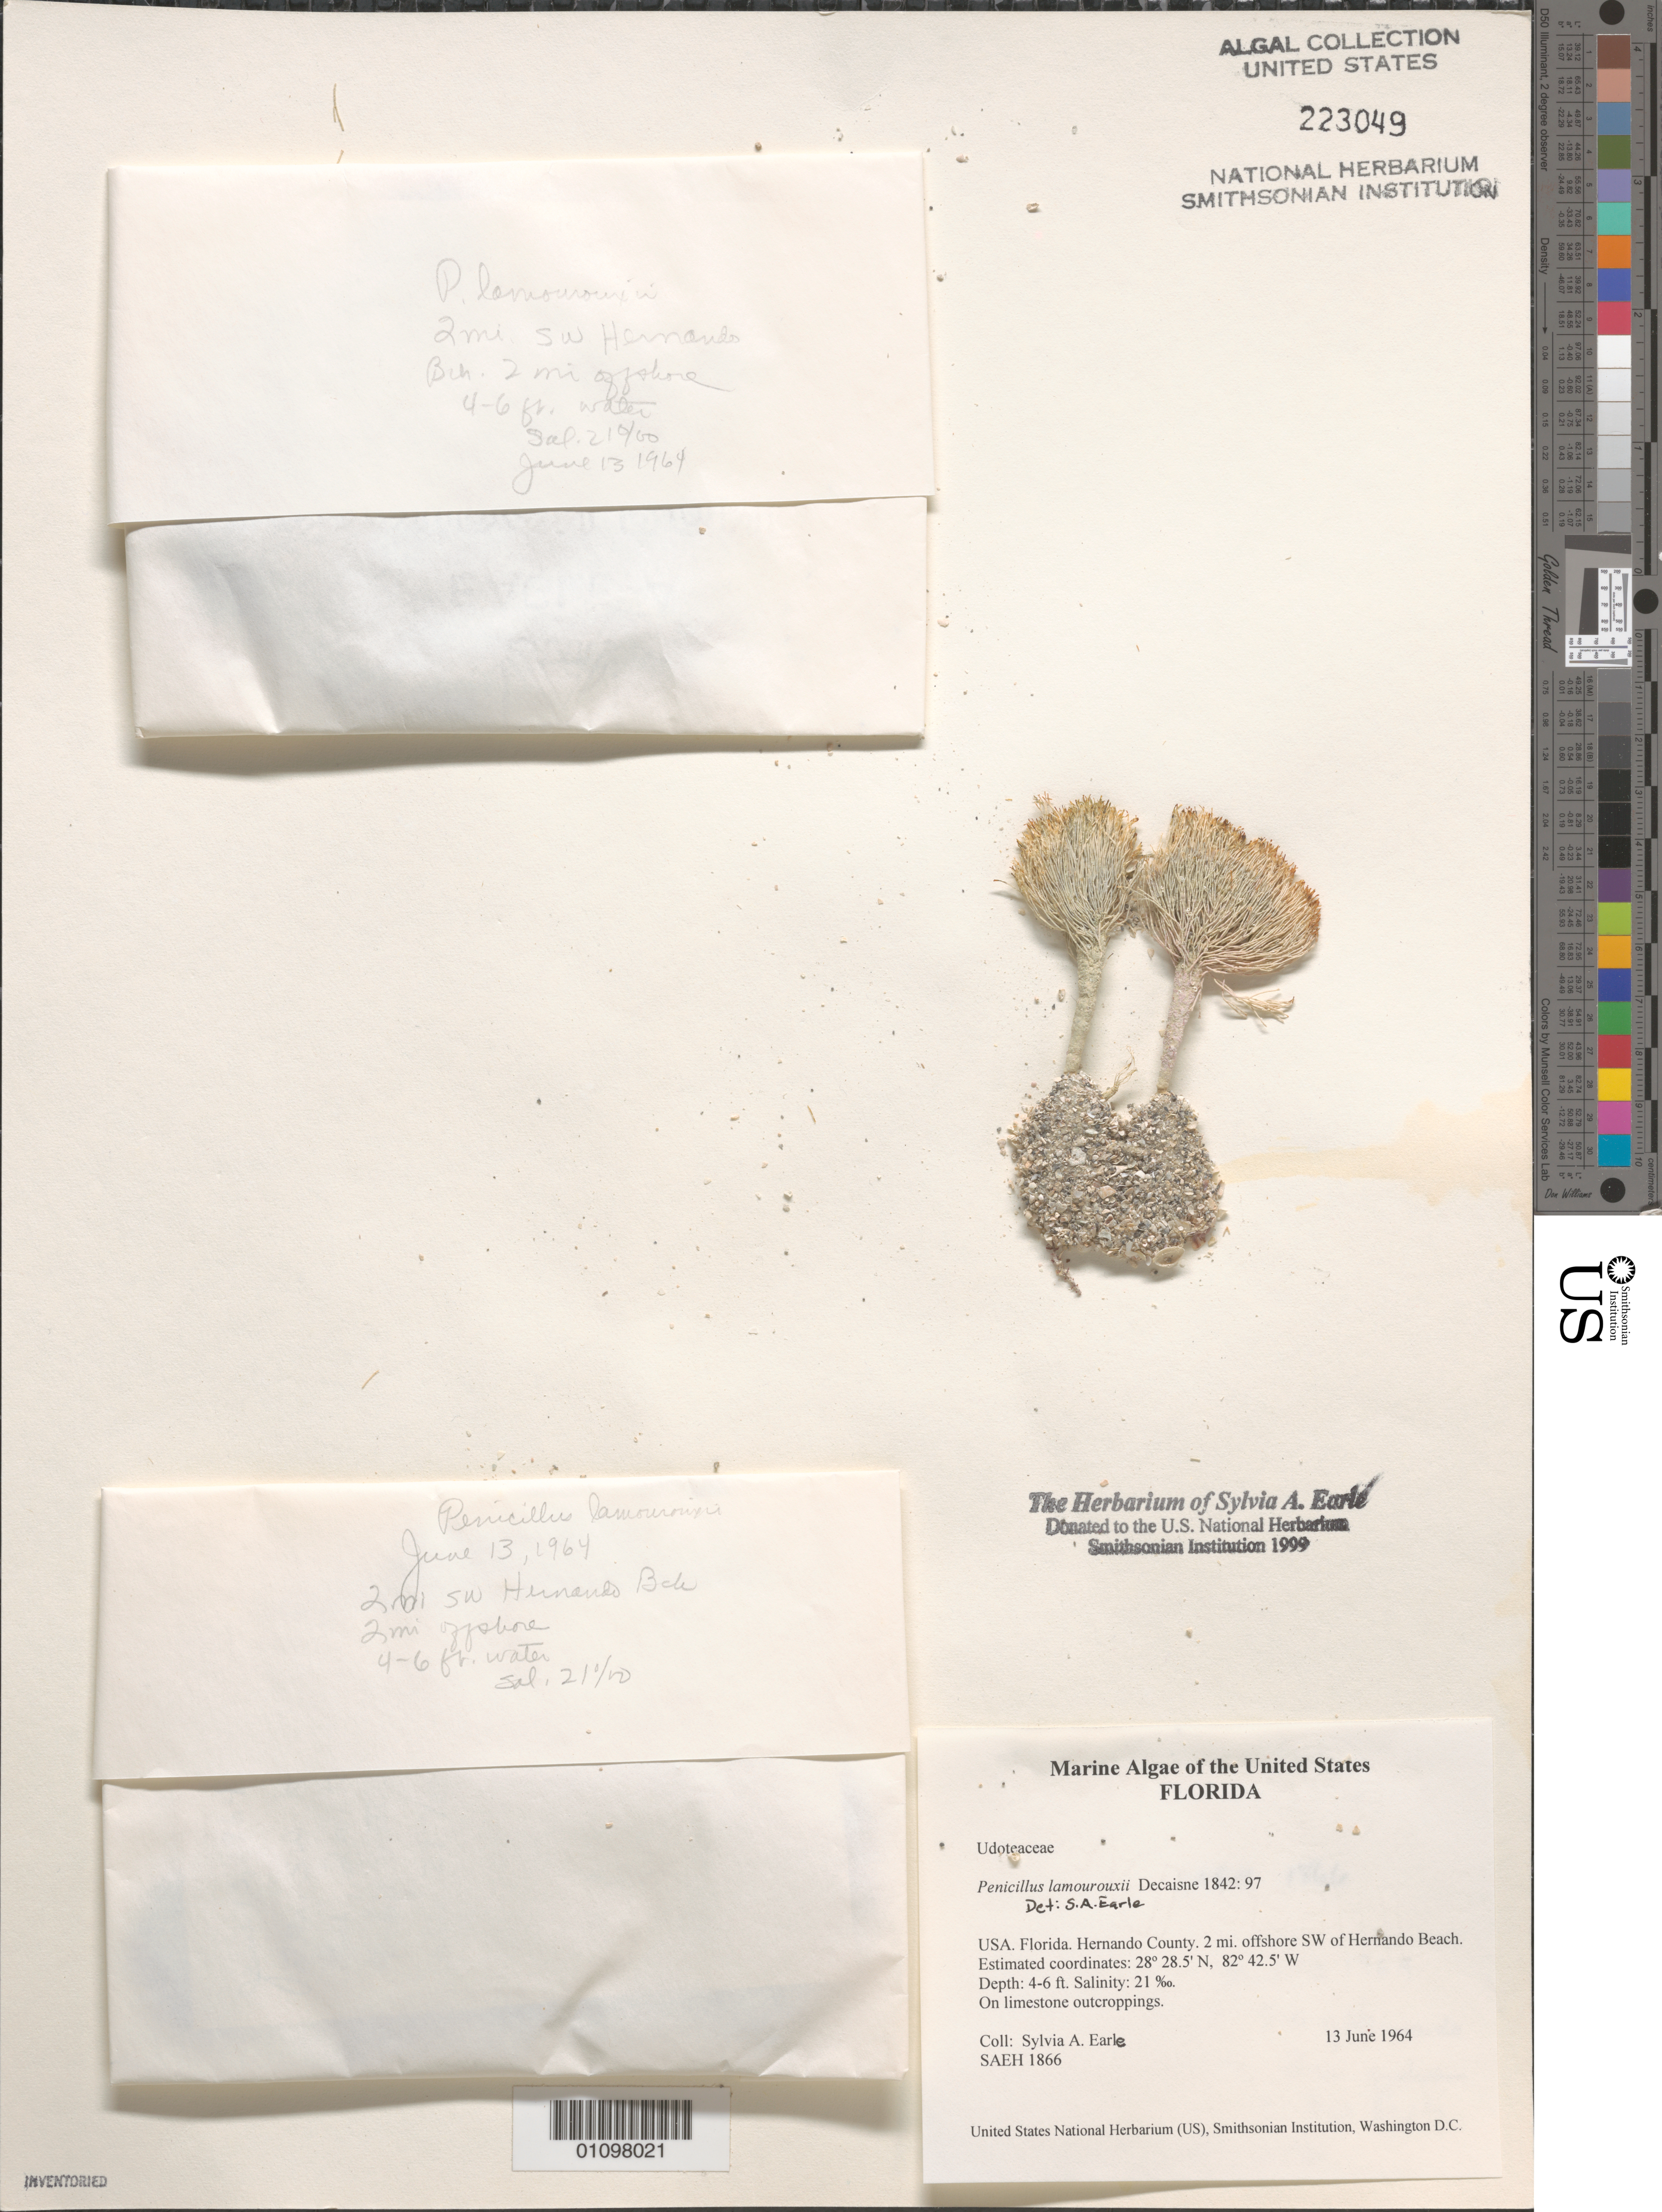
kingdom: Plantae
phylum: Chlorophyta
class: Ulvophyceae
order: Bryopsidales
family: Udoteaceae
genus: Penicillus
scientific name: Penicillus lamourouxii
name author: Decne.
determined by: Earle, S. A.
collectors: S. A. Earle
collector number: SAEH 1866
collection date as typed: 13 Jun 1964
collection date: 1964-06-13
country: United States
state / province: Florida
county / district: Hernando County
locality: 2 miles offshore southwest of Hernando Beach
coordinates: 28 28.5'N, 82 42.5'W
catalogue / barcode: US 223049